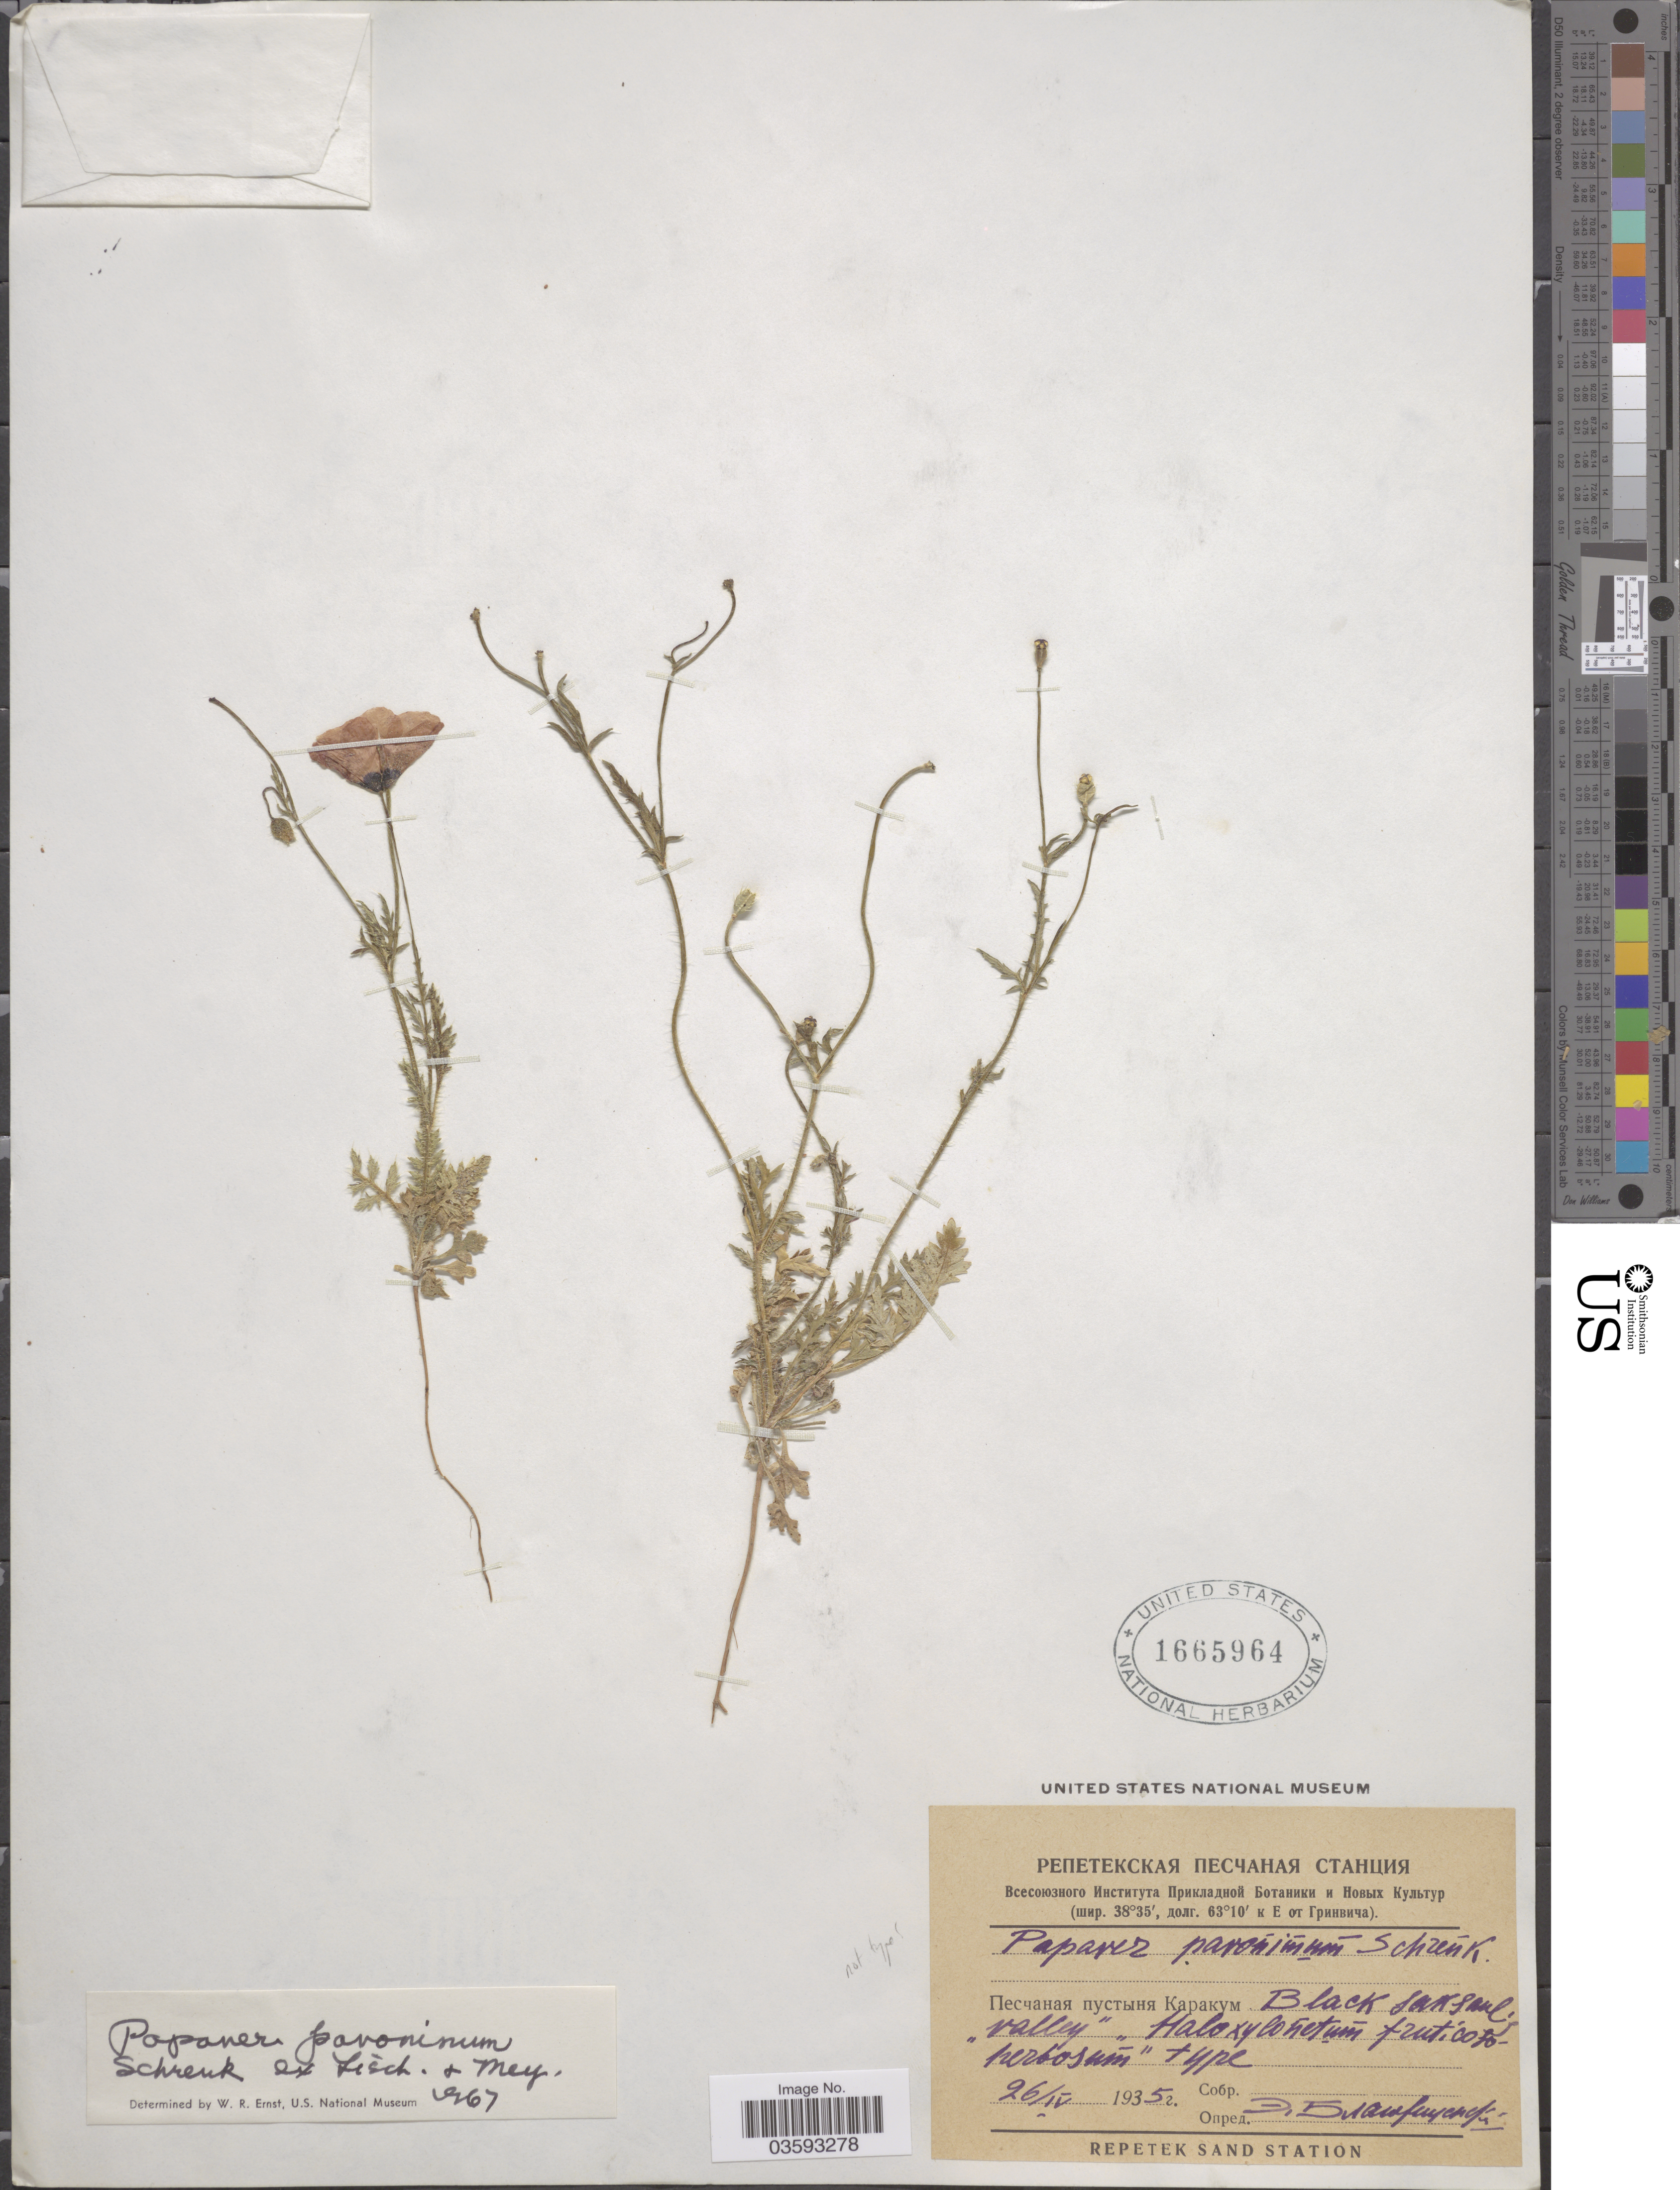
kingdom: Plantae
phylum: Tracheophyta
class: Magnoliopsida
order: Ranunculales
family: Papaveraceae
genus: Papaver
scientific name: Papaver pavoninum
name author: C.A. Mey.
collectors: E. Blagoveshchenskiy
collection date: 1935-04-26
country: Turkmenistan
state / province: Lebap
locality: Karakum Desert, Black saxaul “valley”.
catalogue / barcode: US 1665964